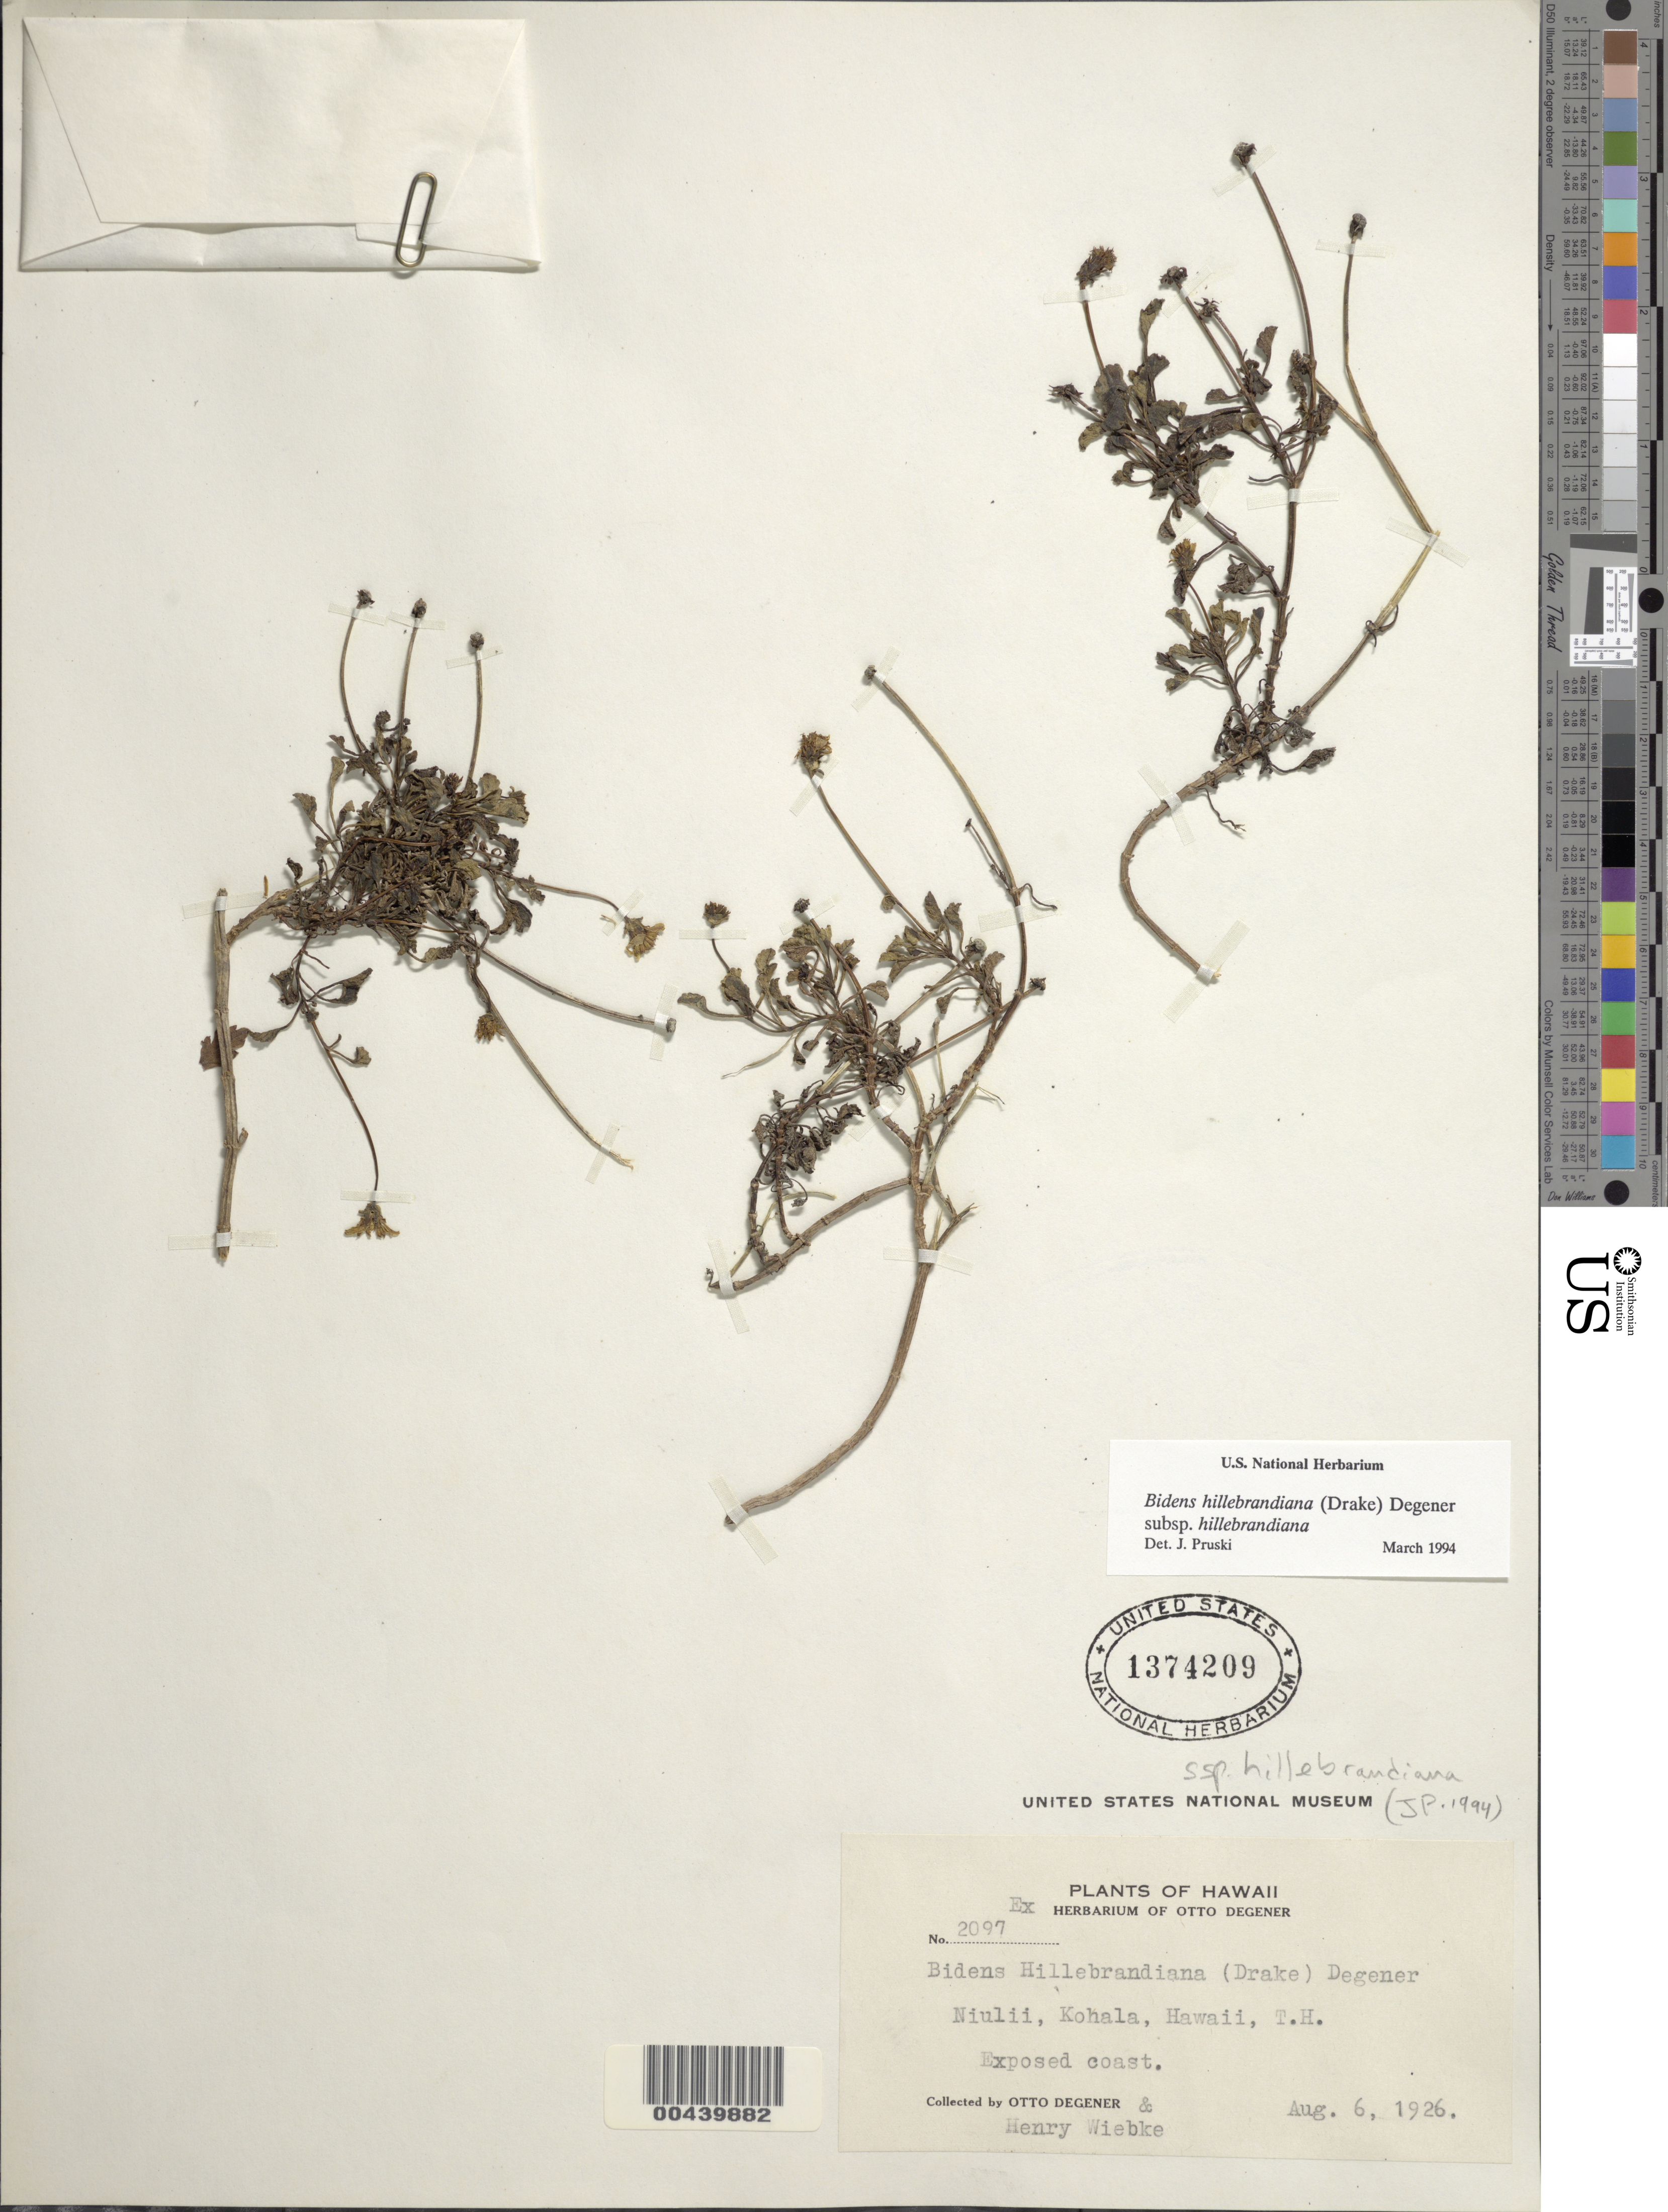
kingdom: Plantae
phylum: Tracheophyta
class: Magnoliopsida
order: Asterales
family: Asteraceae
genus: Bidens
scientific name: Bidens hillebrandiana subsp. hillebrandiana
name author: (Drake) O. Deg. ex Sherff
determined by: Pruski, J. F.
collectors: O. Degener & H. Wiebke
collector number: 2097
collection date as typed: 6 Aug 1926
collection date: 1926-08-06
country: United States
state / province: Hawaii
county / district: Hawaii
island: Hawaii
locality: Niulii, Kohala, coast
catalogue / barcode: US 1374209